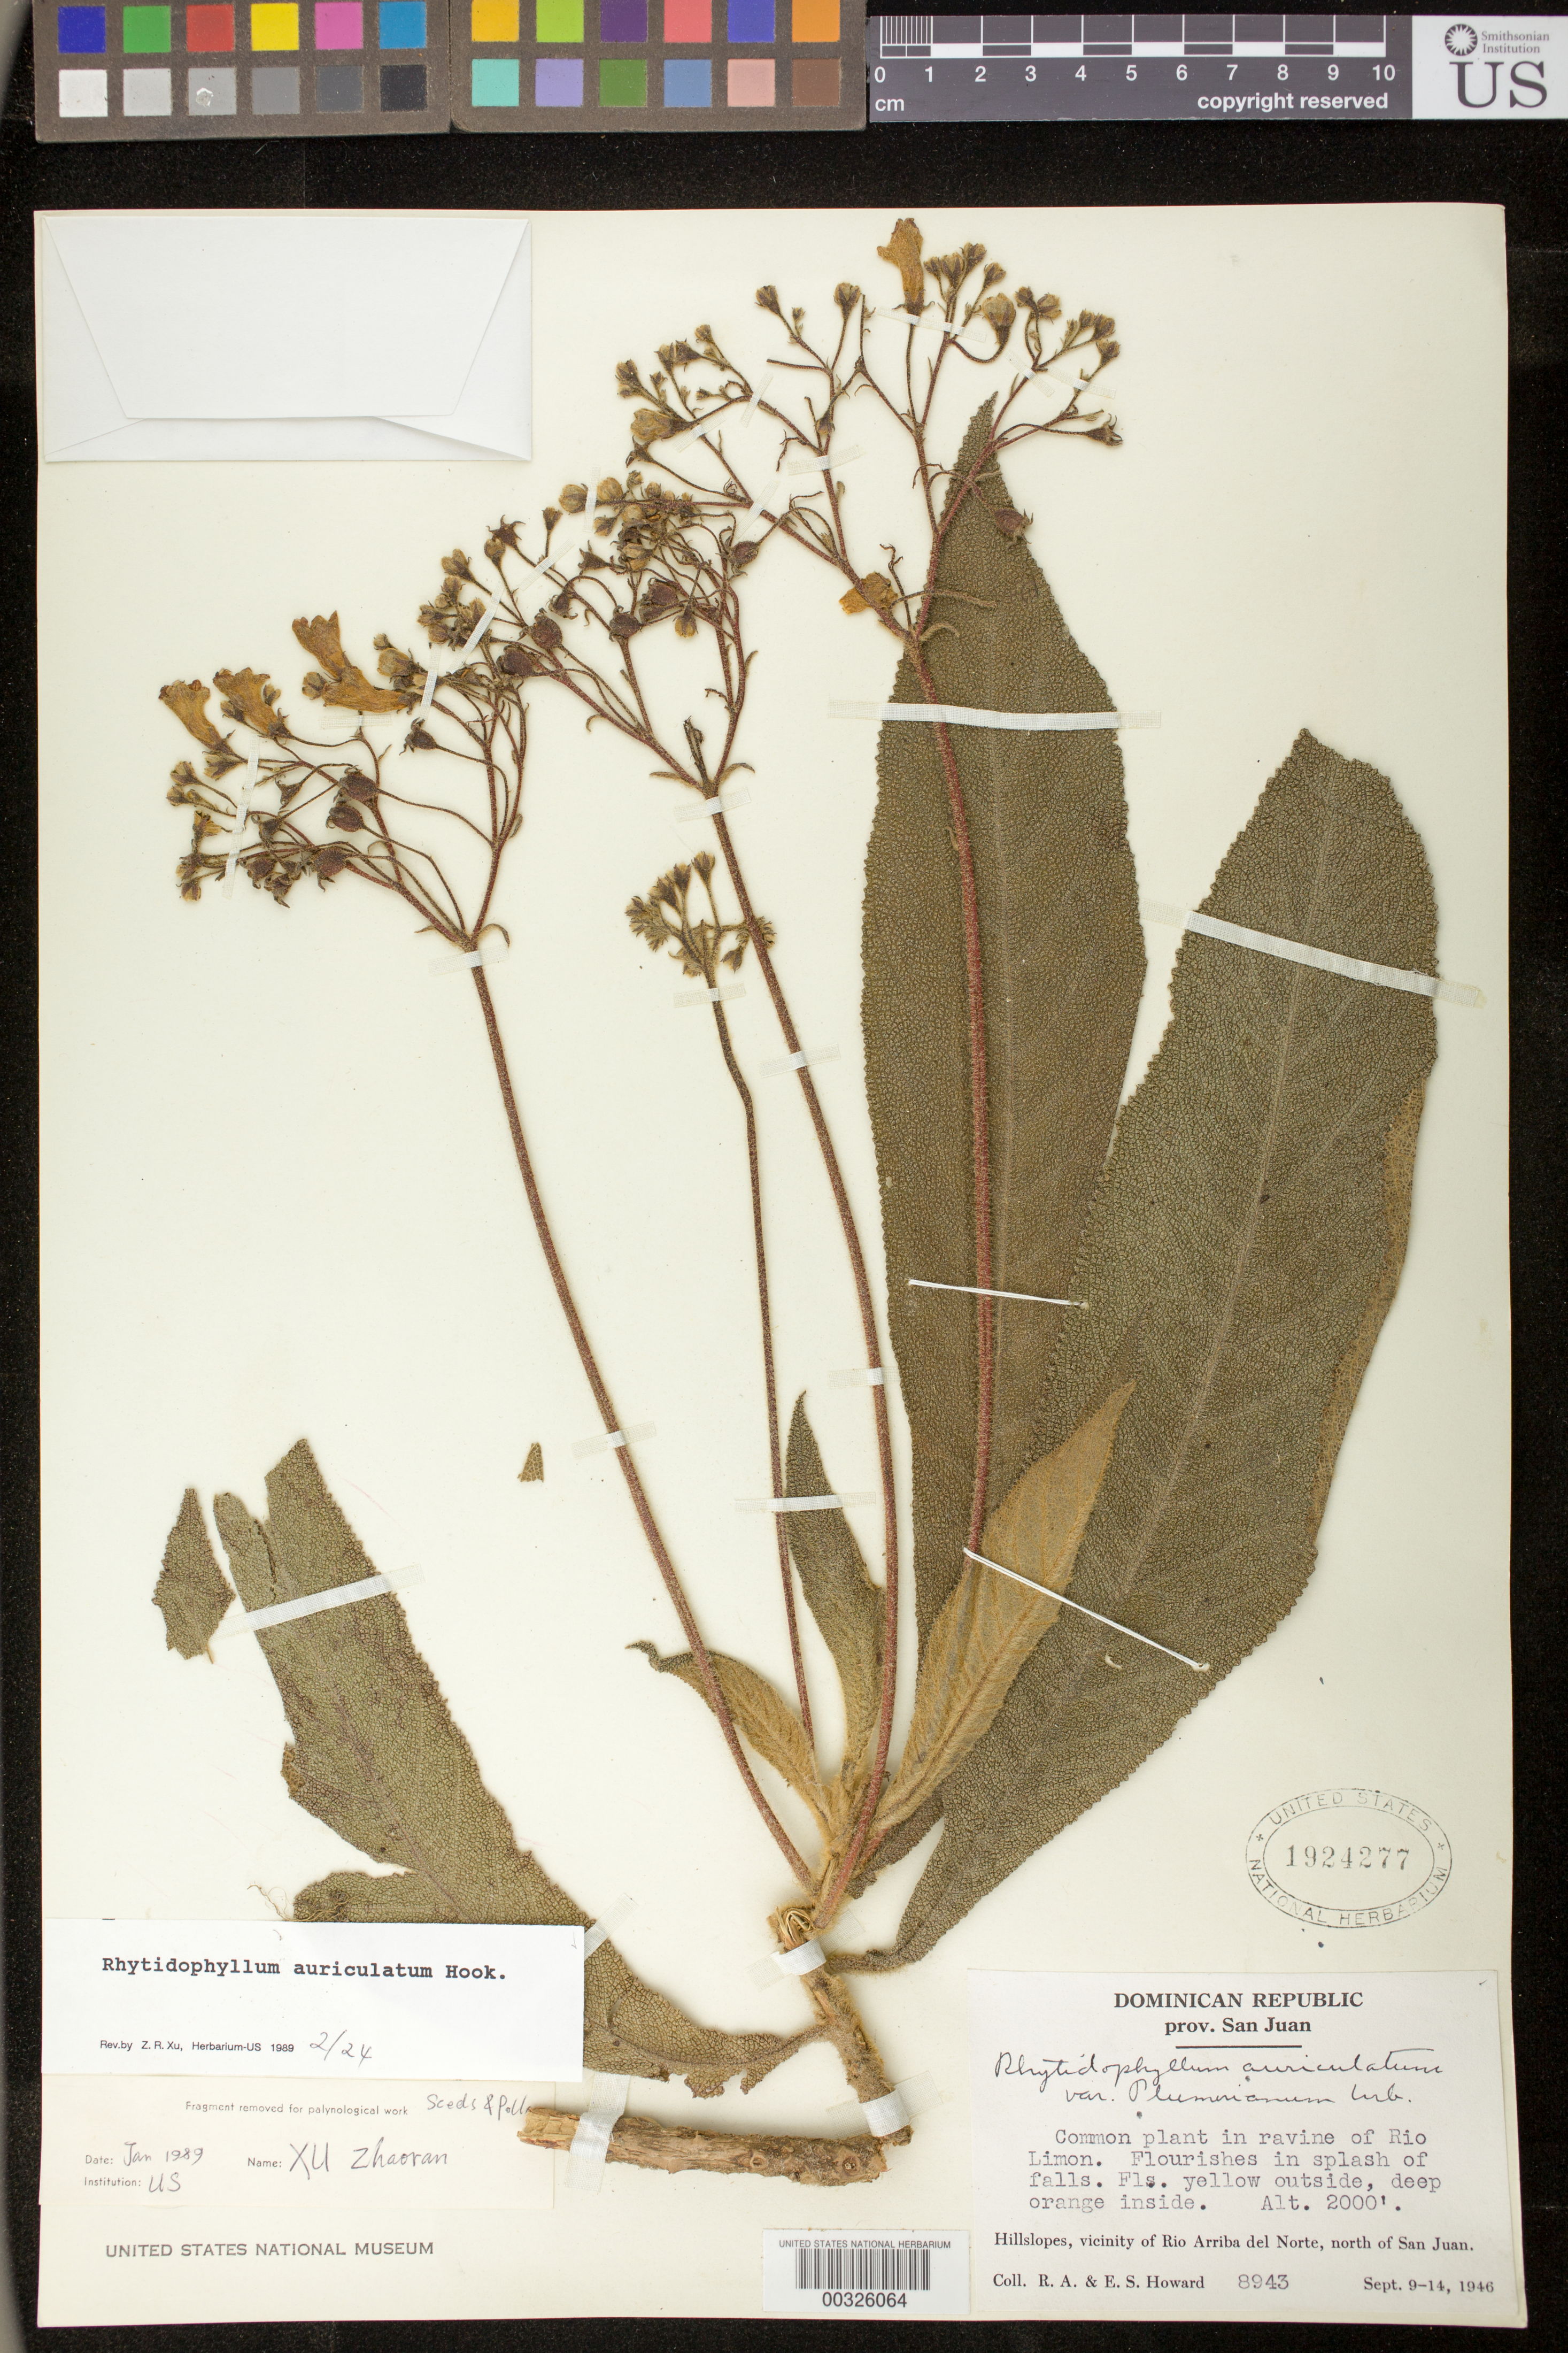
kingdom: Plantae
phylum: Tracheophyta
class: Magnoliopsida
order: Lamiales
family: Gesneriaceae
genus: Rhytidophyllum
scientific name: Rhytidophyllum auriculatum var. angustatum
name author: Urb.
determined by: Skog, Laurence E.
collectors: R. A. Howard & E. S. Howard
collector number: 8943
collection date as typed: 9-14 Sep 1946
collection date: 1946-09-09/1946-09-14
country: Dominican Republic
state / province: San Juan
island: Hispaniola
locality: Vicinity of Rio Arriba del Norte, N of San Juan; in ravine of Rio Limon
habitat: Hillslopes; flourishes in splash of falls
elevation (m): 610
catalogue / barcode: US 1924277